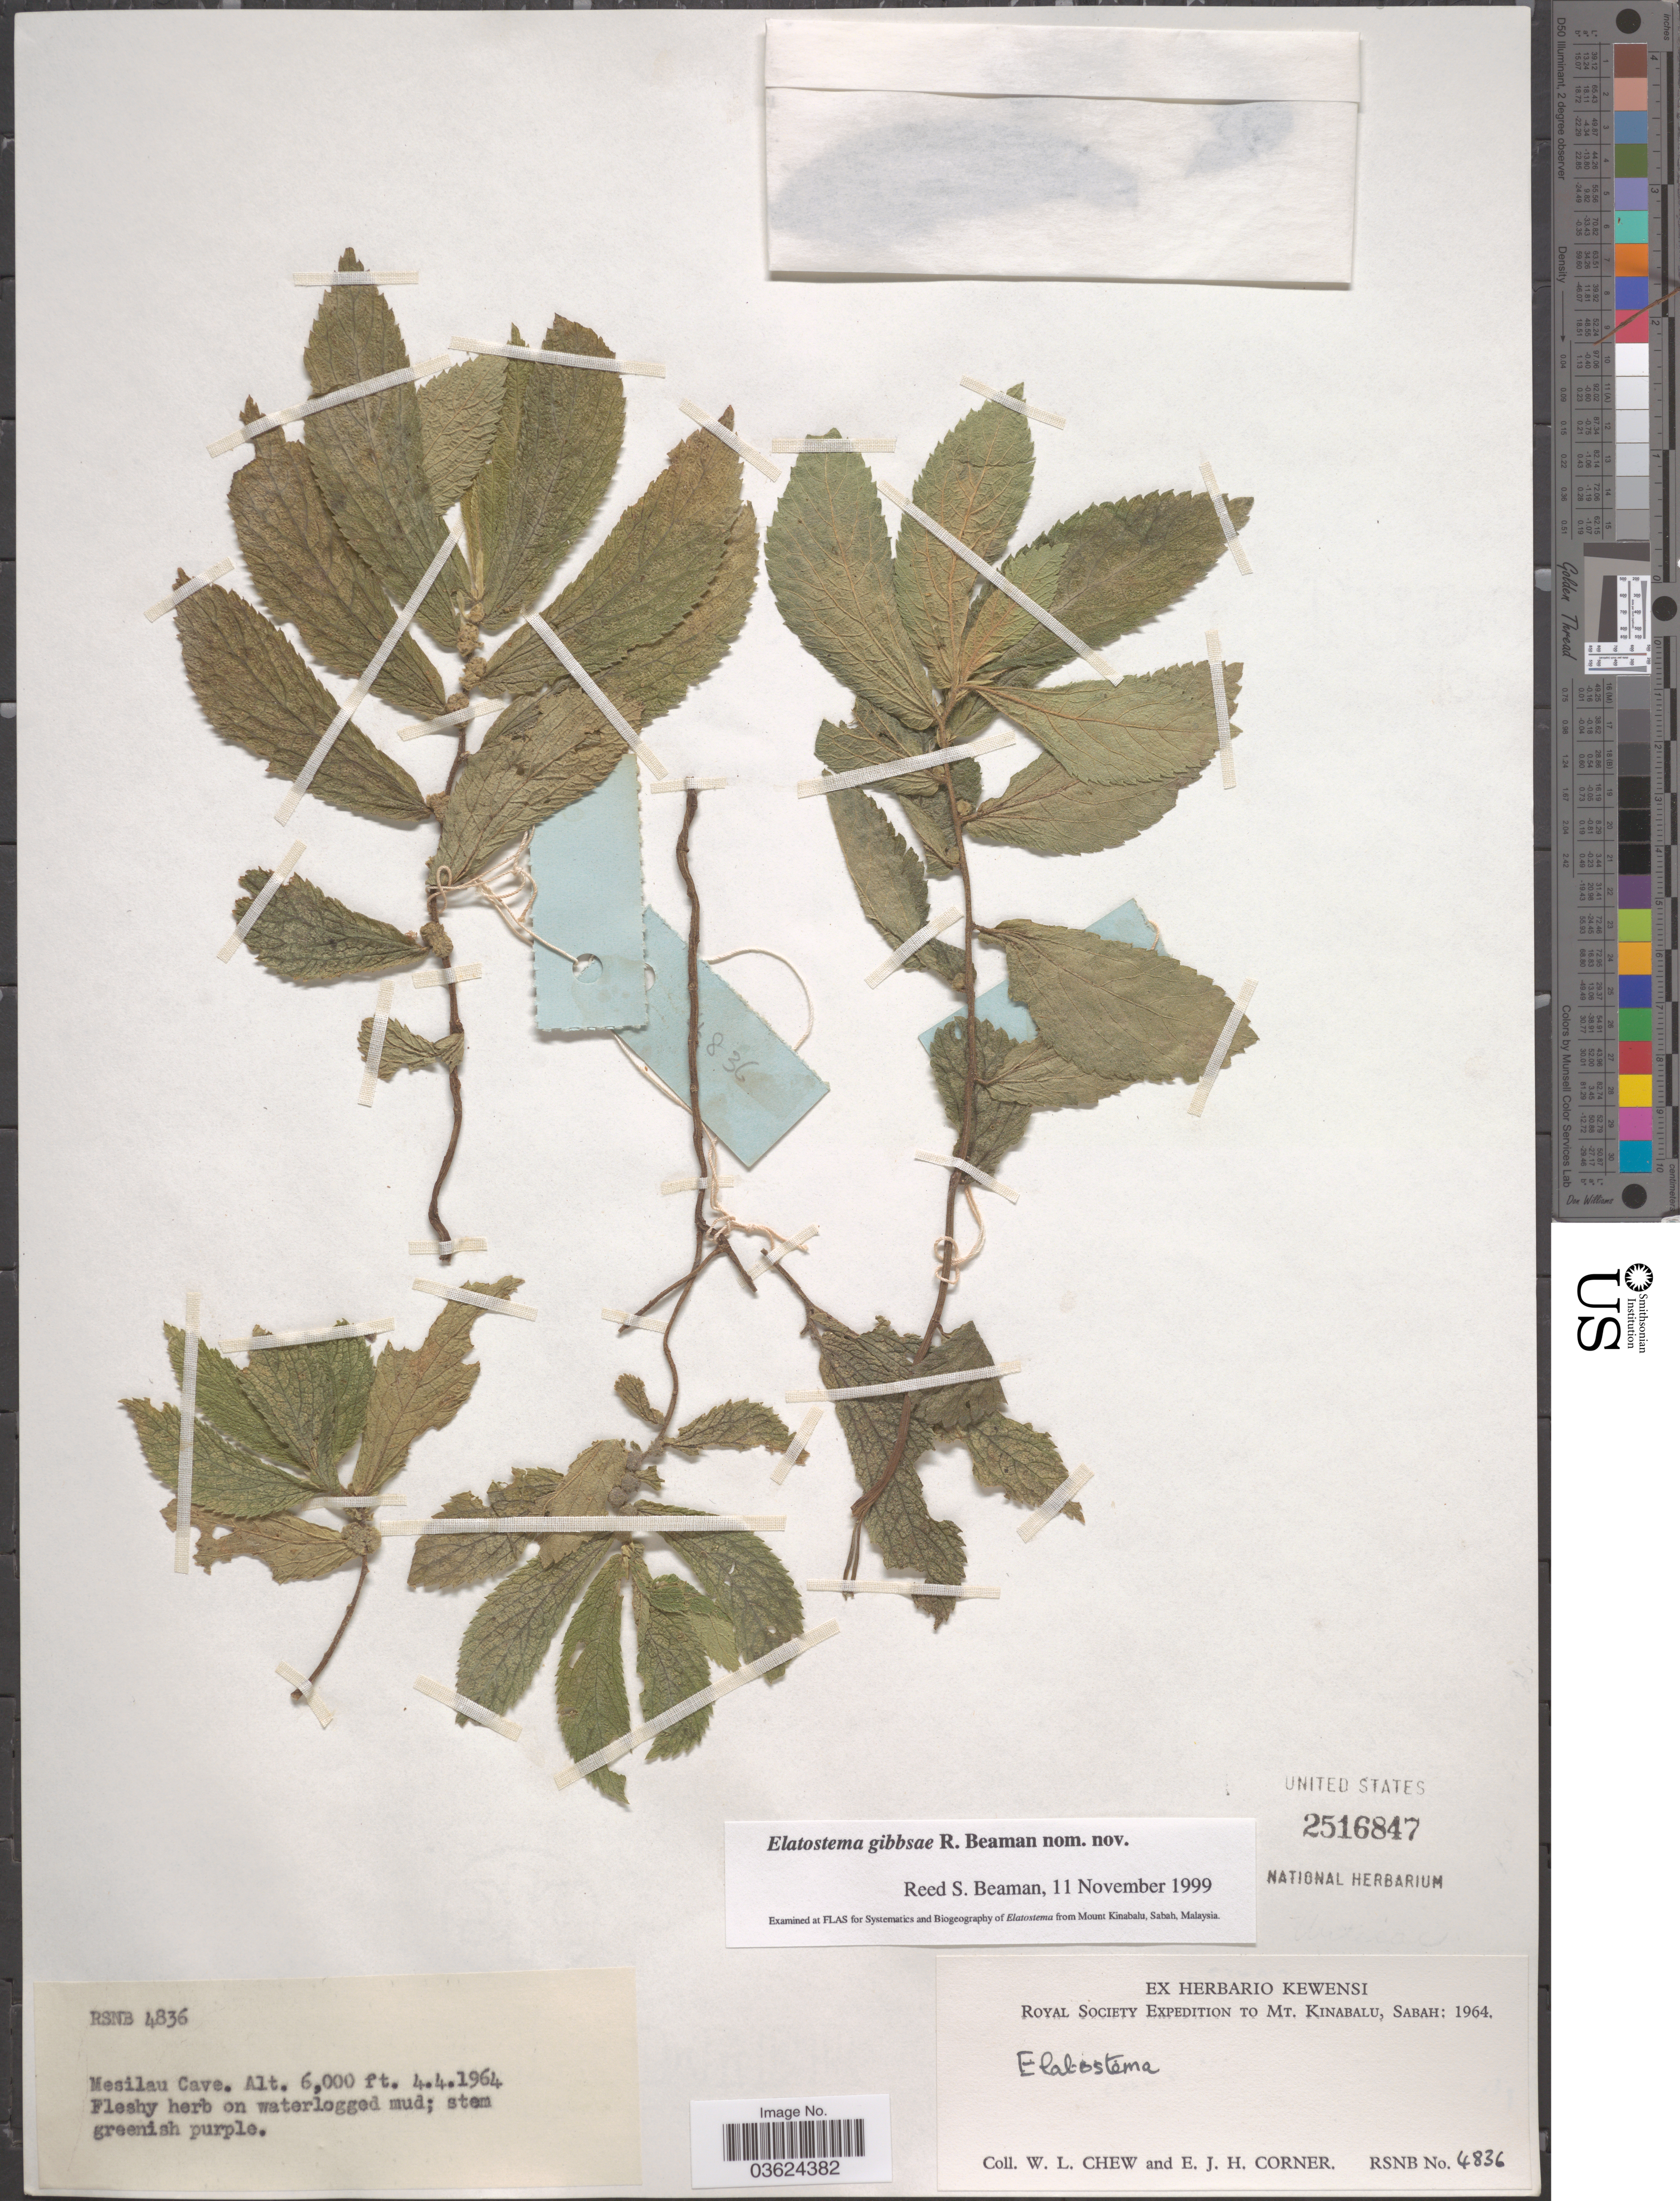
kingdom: Plantae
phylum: Tracheophyta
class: Magnoliopsida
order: Rosales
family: Urticaceae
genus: Elatostema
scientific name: Elatostema gibbsiae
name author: R.S. Beaman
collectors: W. Chew & E. Corner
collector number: RSNB 4836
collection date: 1964-04-04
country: Malaysia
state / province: Sabah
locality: Mesilau Cave. Mt. Kinabalu, Sabah.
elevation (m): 1829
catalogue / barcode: US 2516847